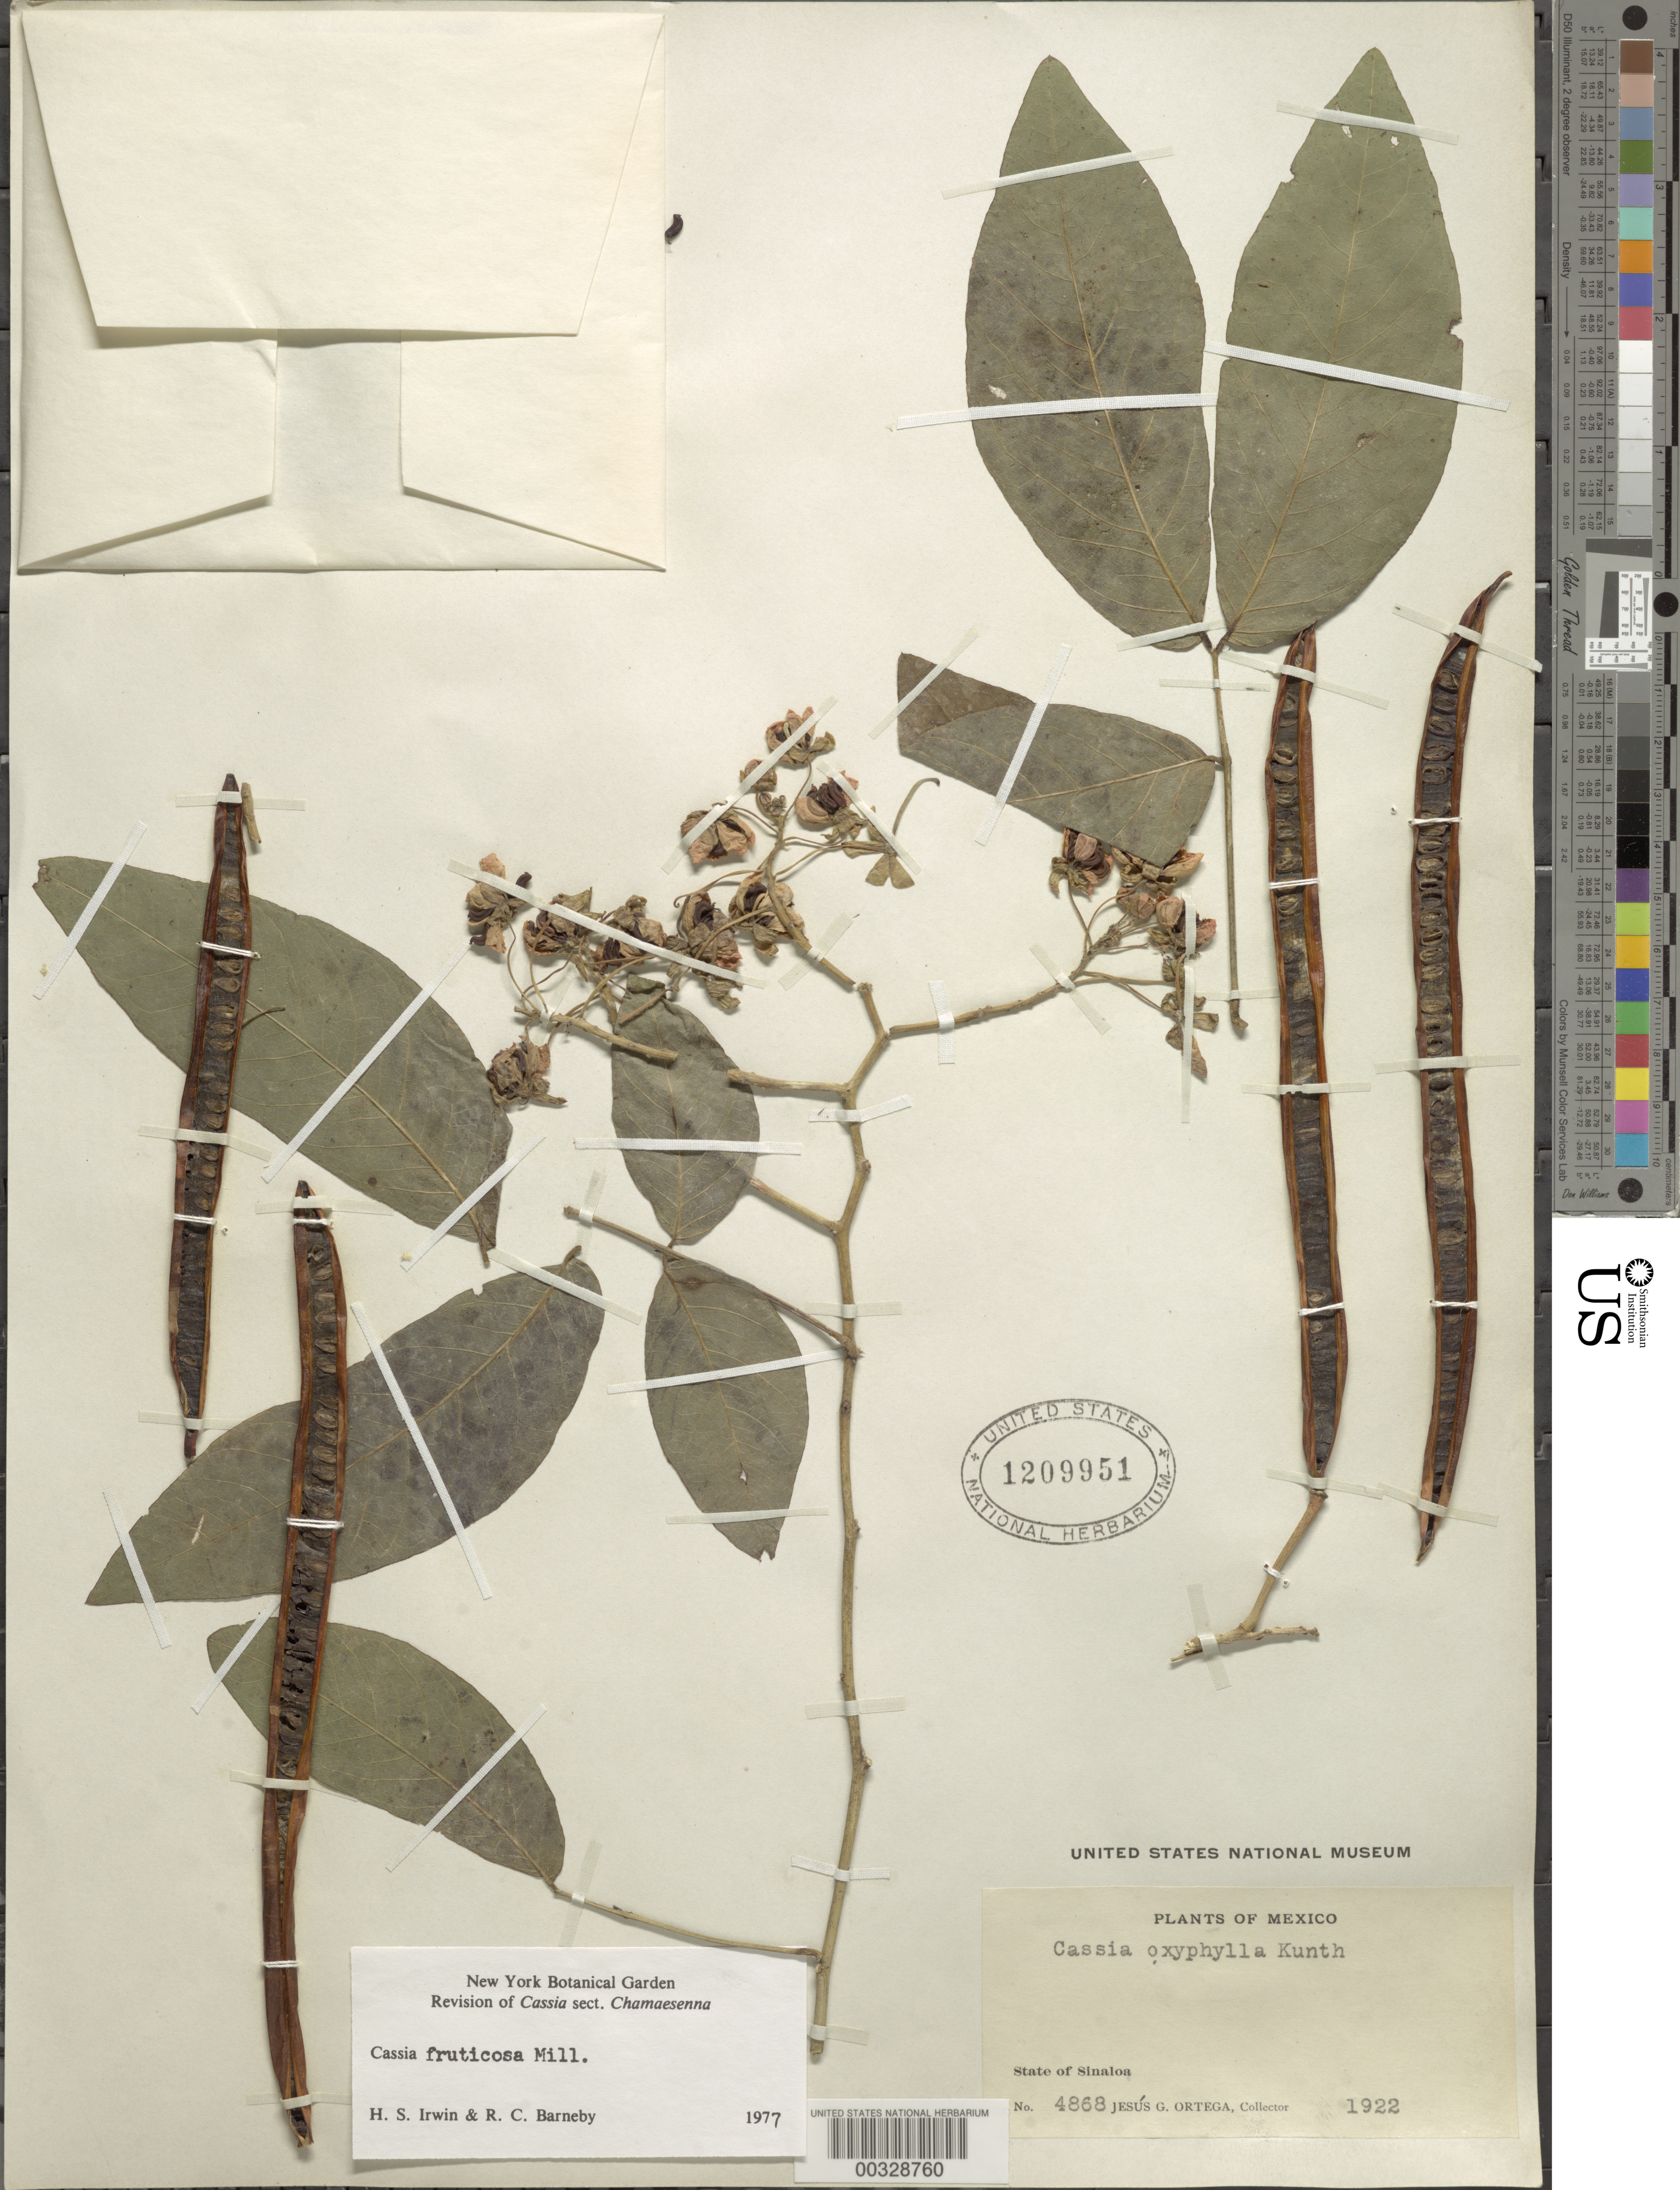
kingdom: Plantae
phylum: Tracheophyta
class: Magnoliopsida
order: Fabales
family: Fabaceae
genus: Senna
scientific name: Senna fruticosa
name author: (Benth.) H.S. Irwin & Barneby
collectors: J. Ortega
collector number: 4868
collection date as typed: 1922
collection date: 1922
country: Mexico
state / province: Sinaloa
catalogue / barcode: US 1209951